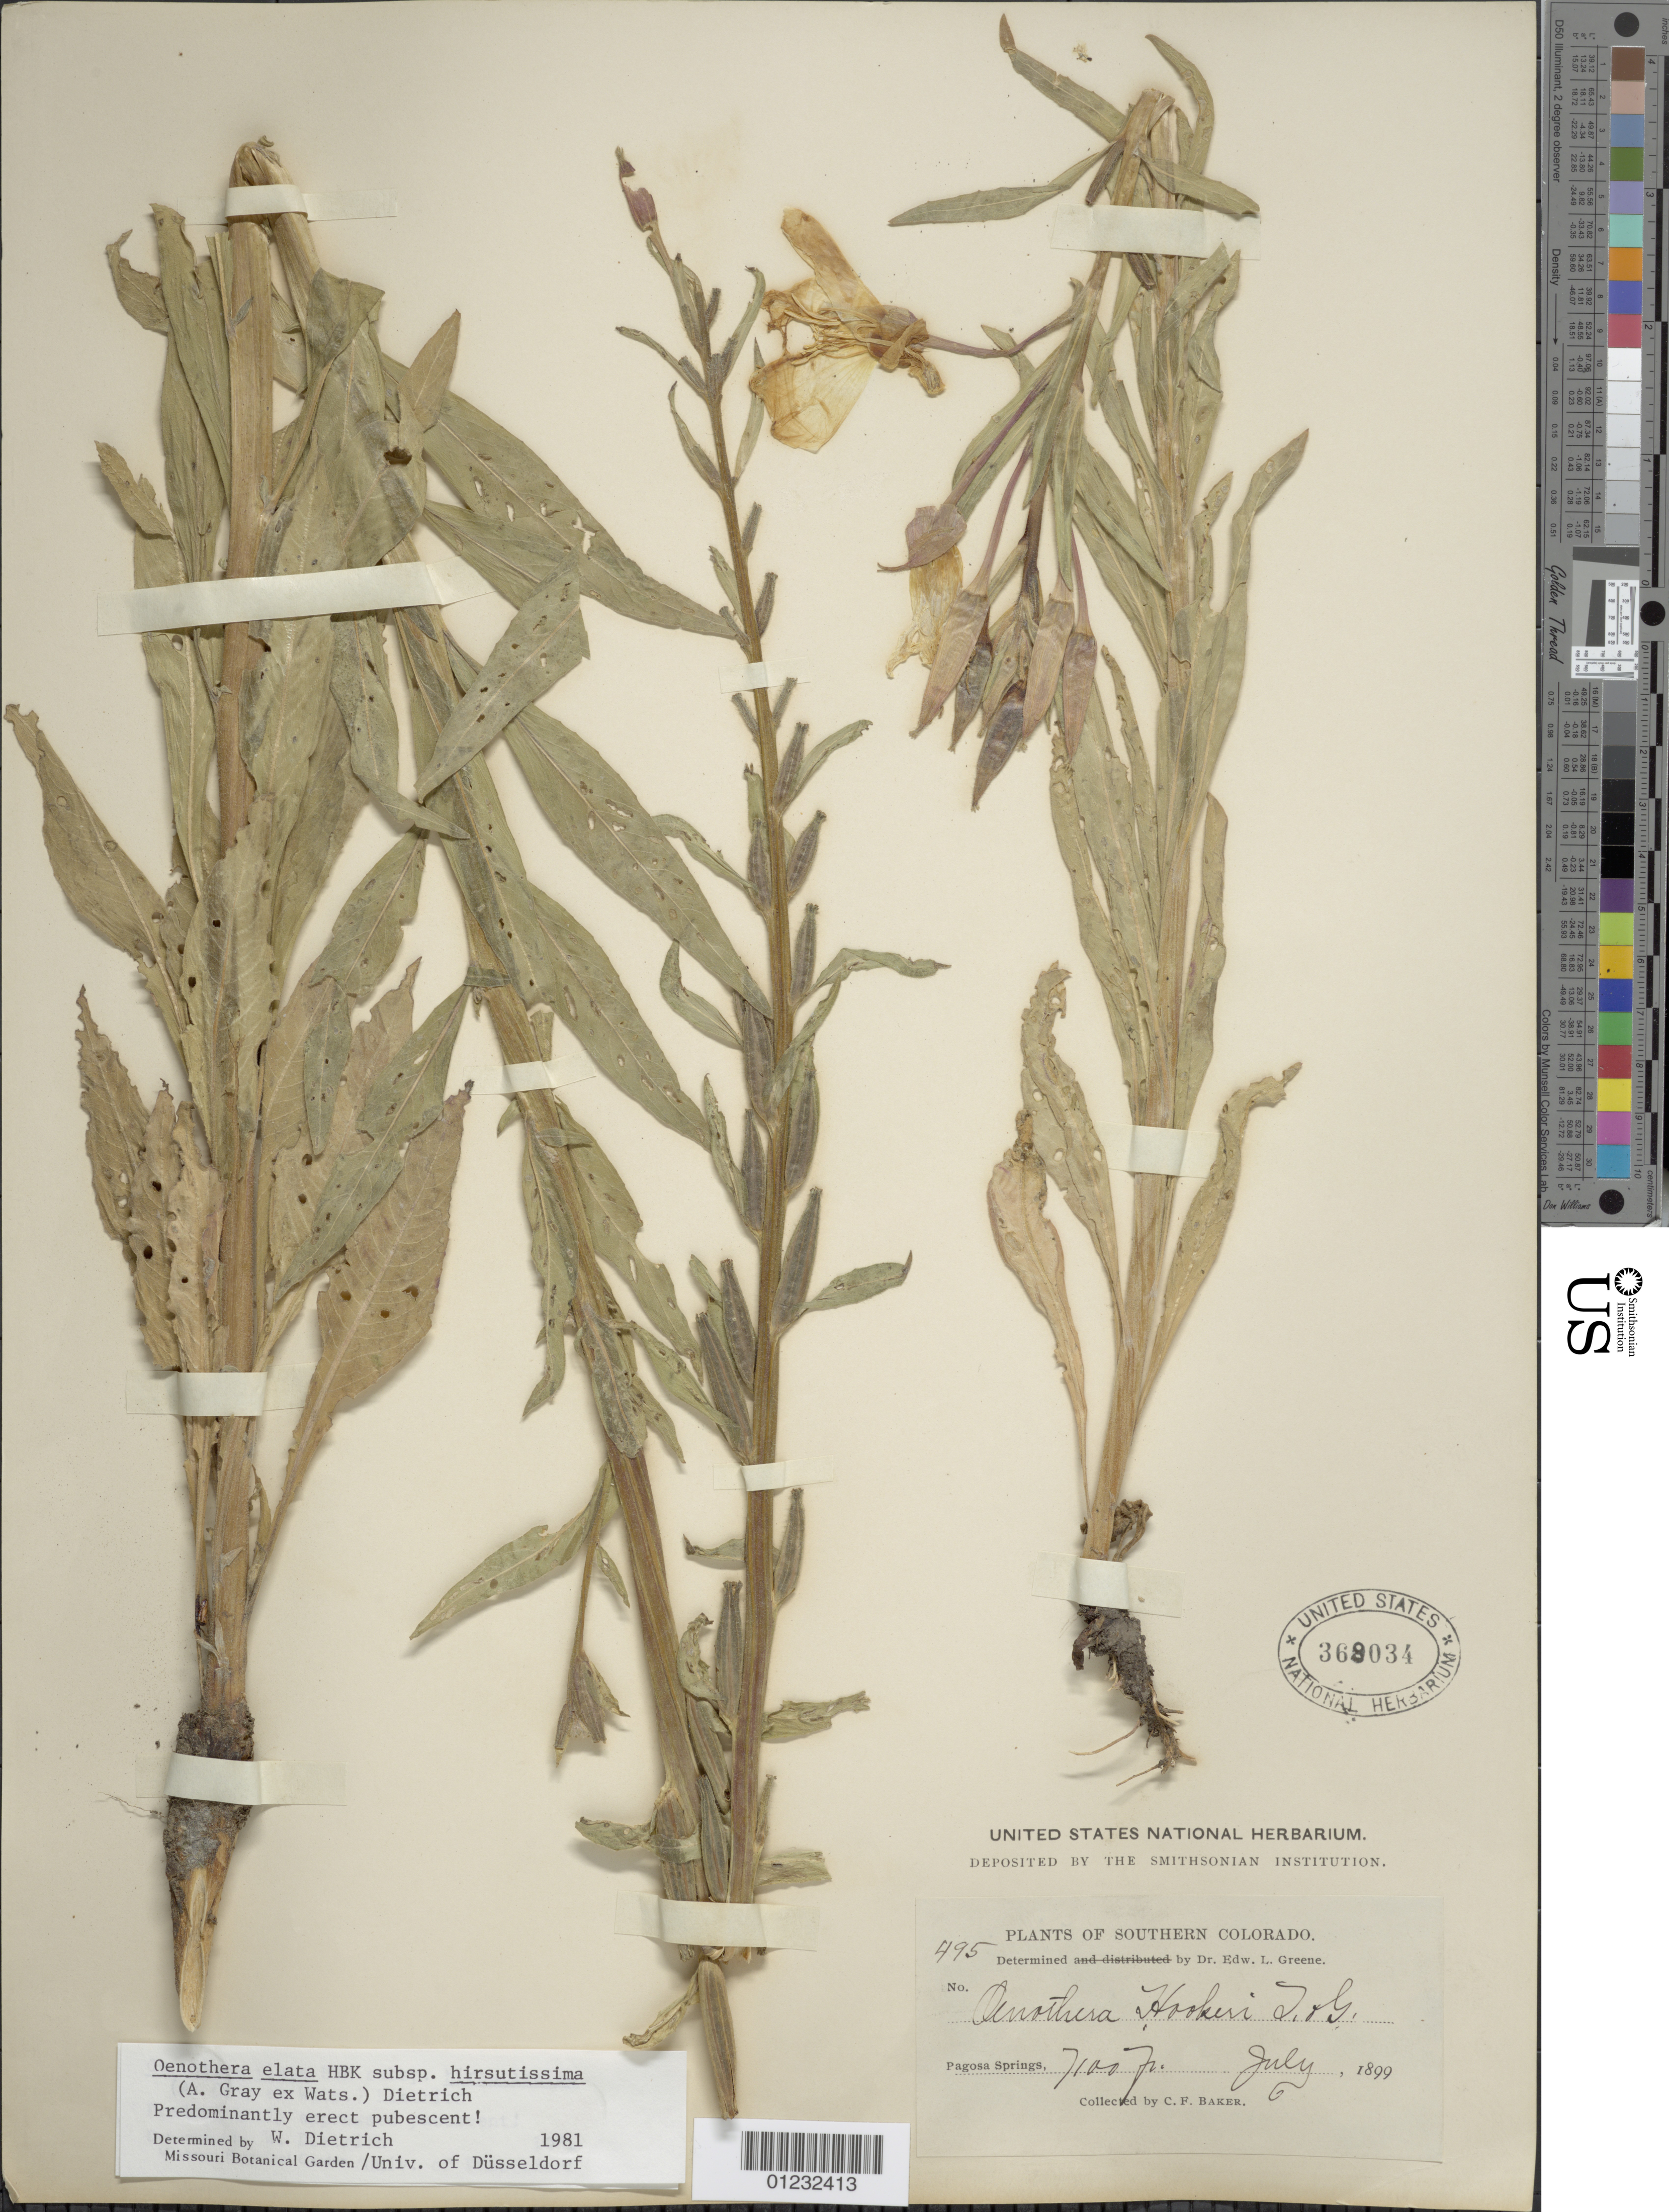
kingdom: Plantae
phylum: Tracheophyta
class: Magnoliopsida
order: Myrtales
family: Onagraceae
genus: Oenothera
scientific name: Oenothera elata subsp. hirsutissima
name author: (A. Gray ex S. Watson) W. Dietr.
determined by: Dietrich, W.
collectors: C. F. Baker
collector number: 495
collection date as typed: Jul 1899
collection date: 1899-07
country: United States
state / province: Colorado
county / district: Archuleta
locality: Pagosa Springs.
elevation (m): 2164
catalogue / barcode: US 369034